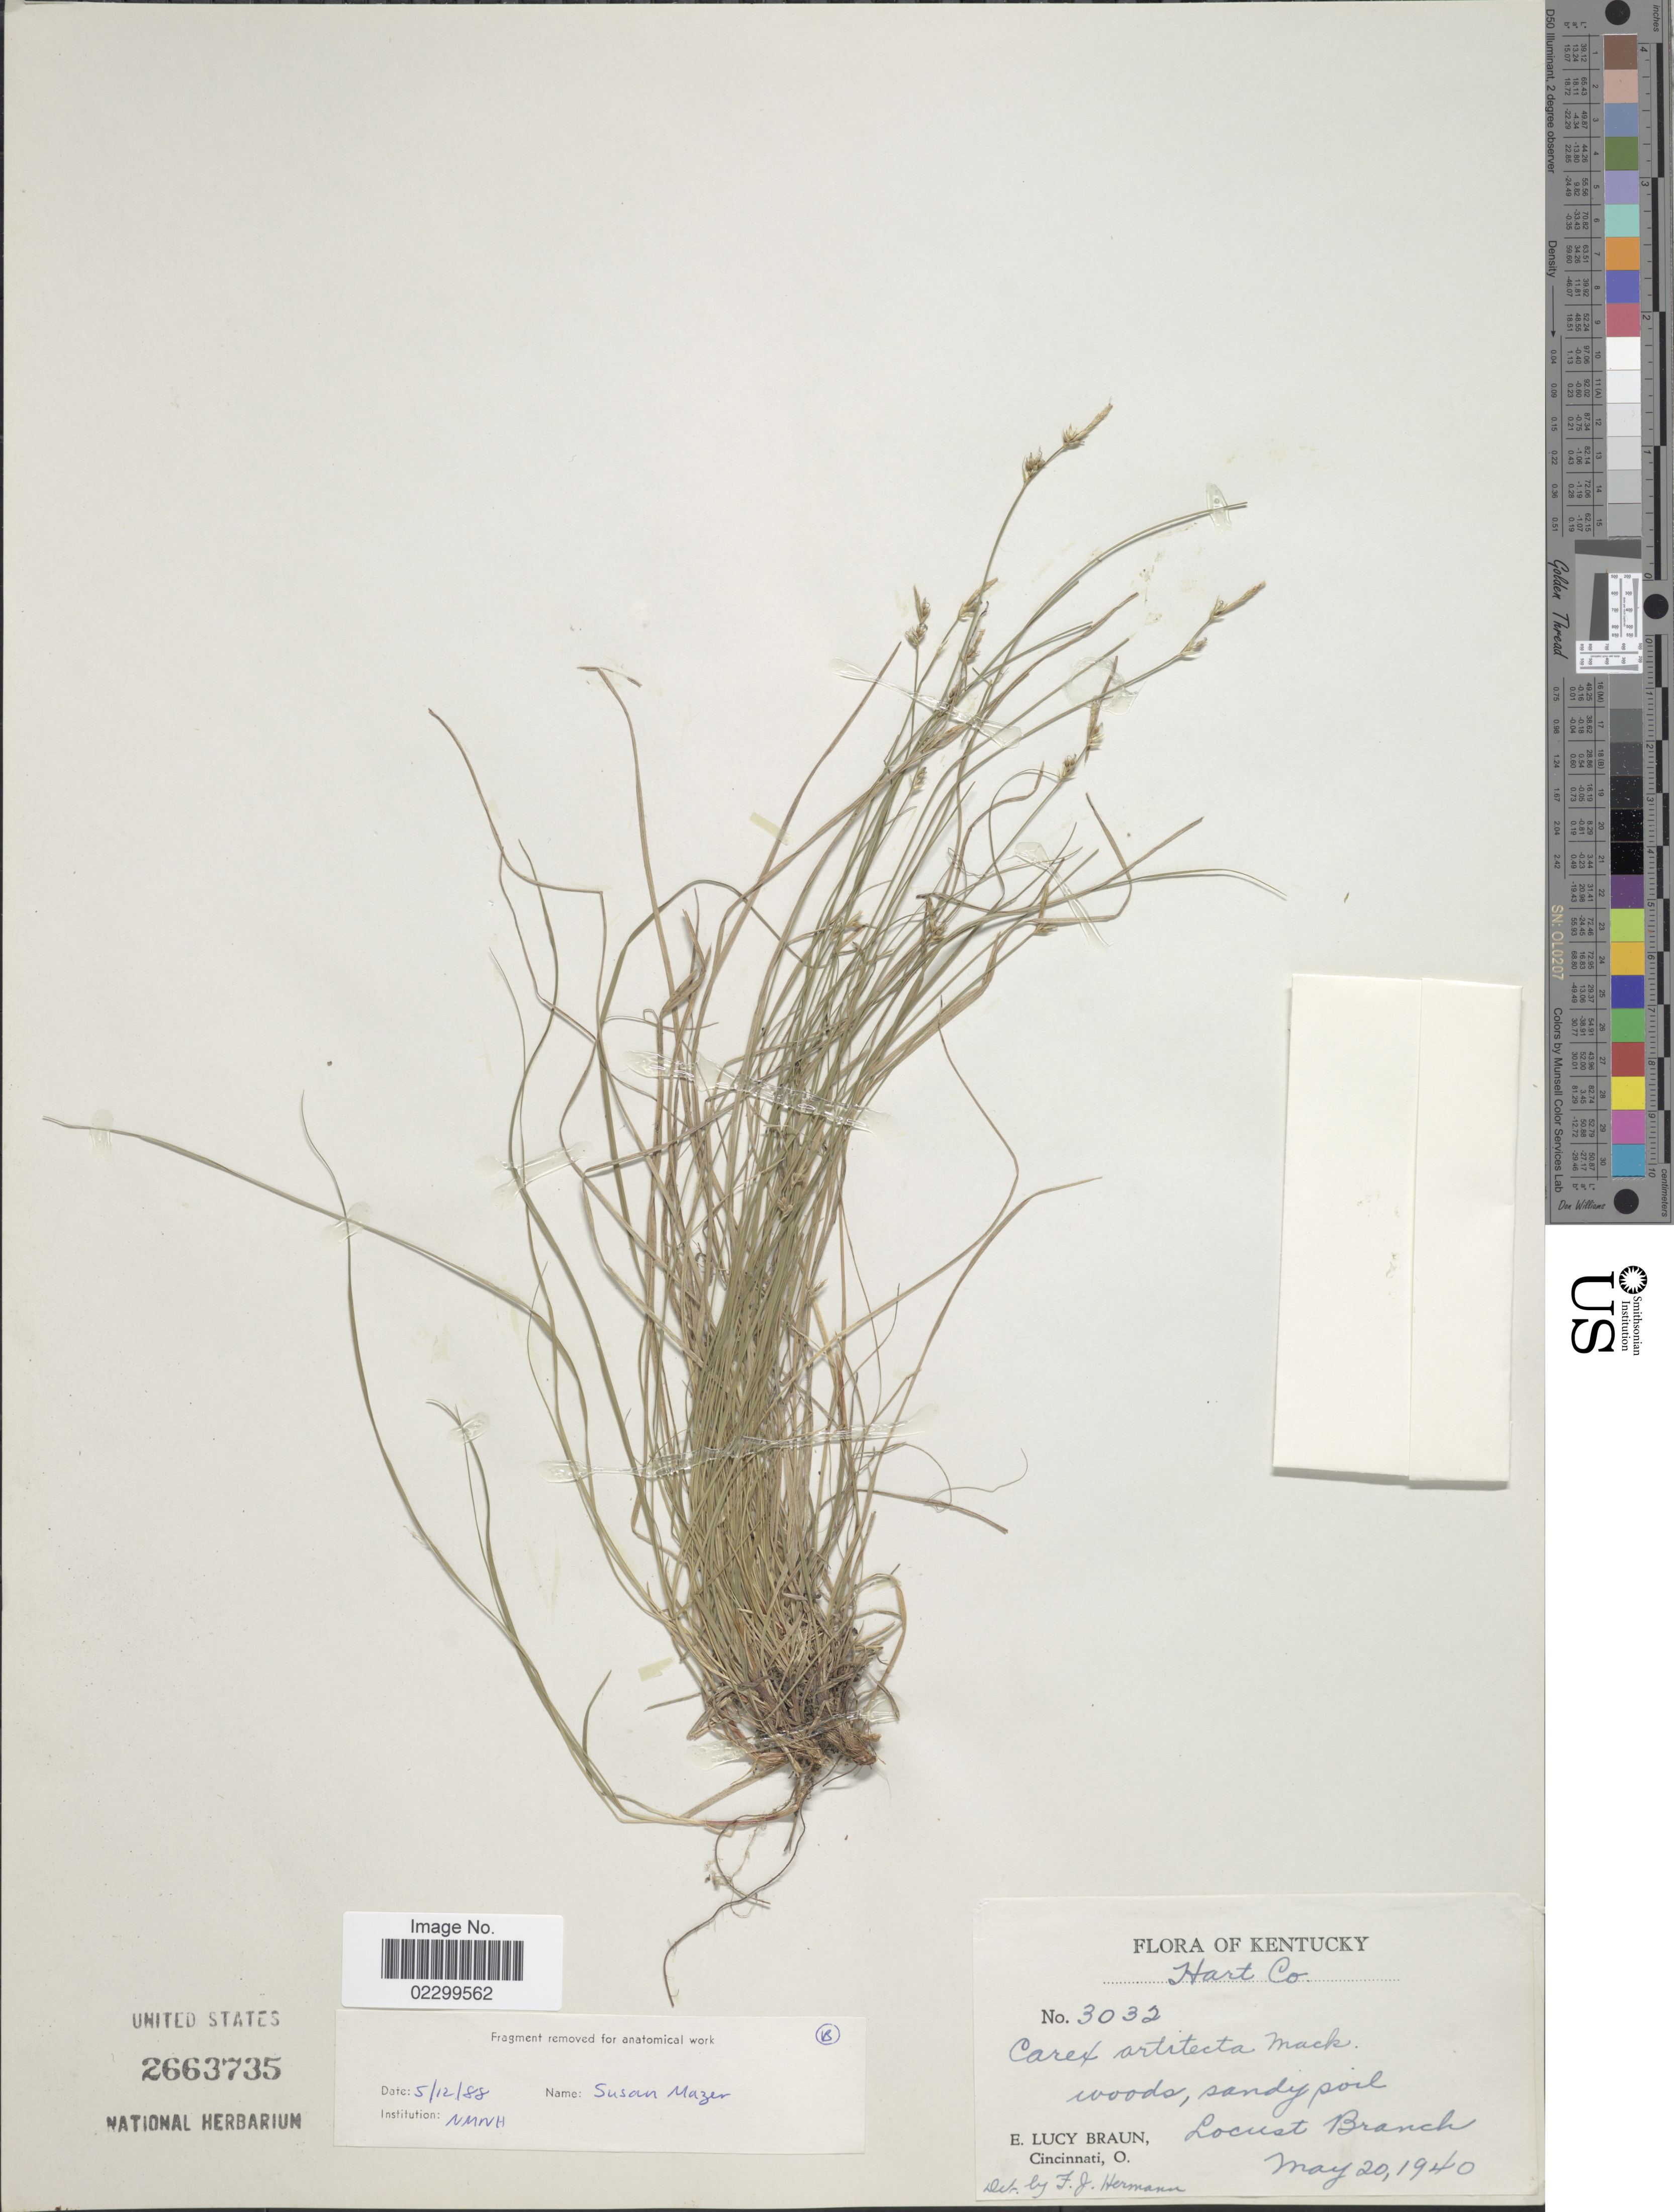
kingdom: Plantae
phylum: Tracheophyta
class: Liliopsida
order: Poales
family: Cyperaceae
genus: Carex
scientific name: Carex albicans var. albicans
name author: Willd. ex Spreng.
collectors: E. L. Braun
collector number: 3032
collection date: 1940-05-20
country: United States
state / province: Kentucky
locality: Hart Co., woods, sandy soil, Locust Branch.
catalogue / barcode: US 2663735